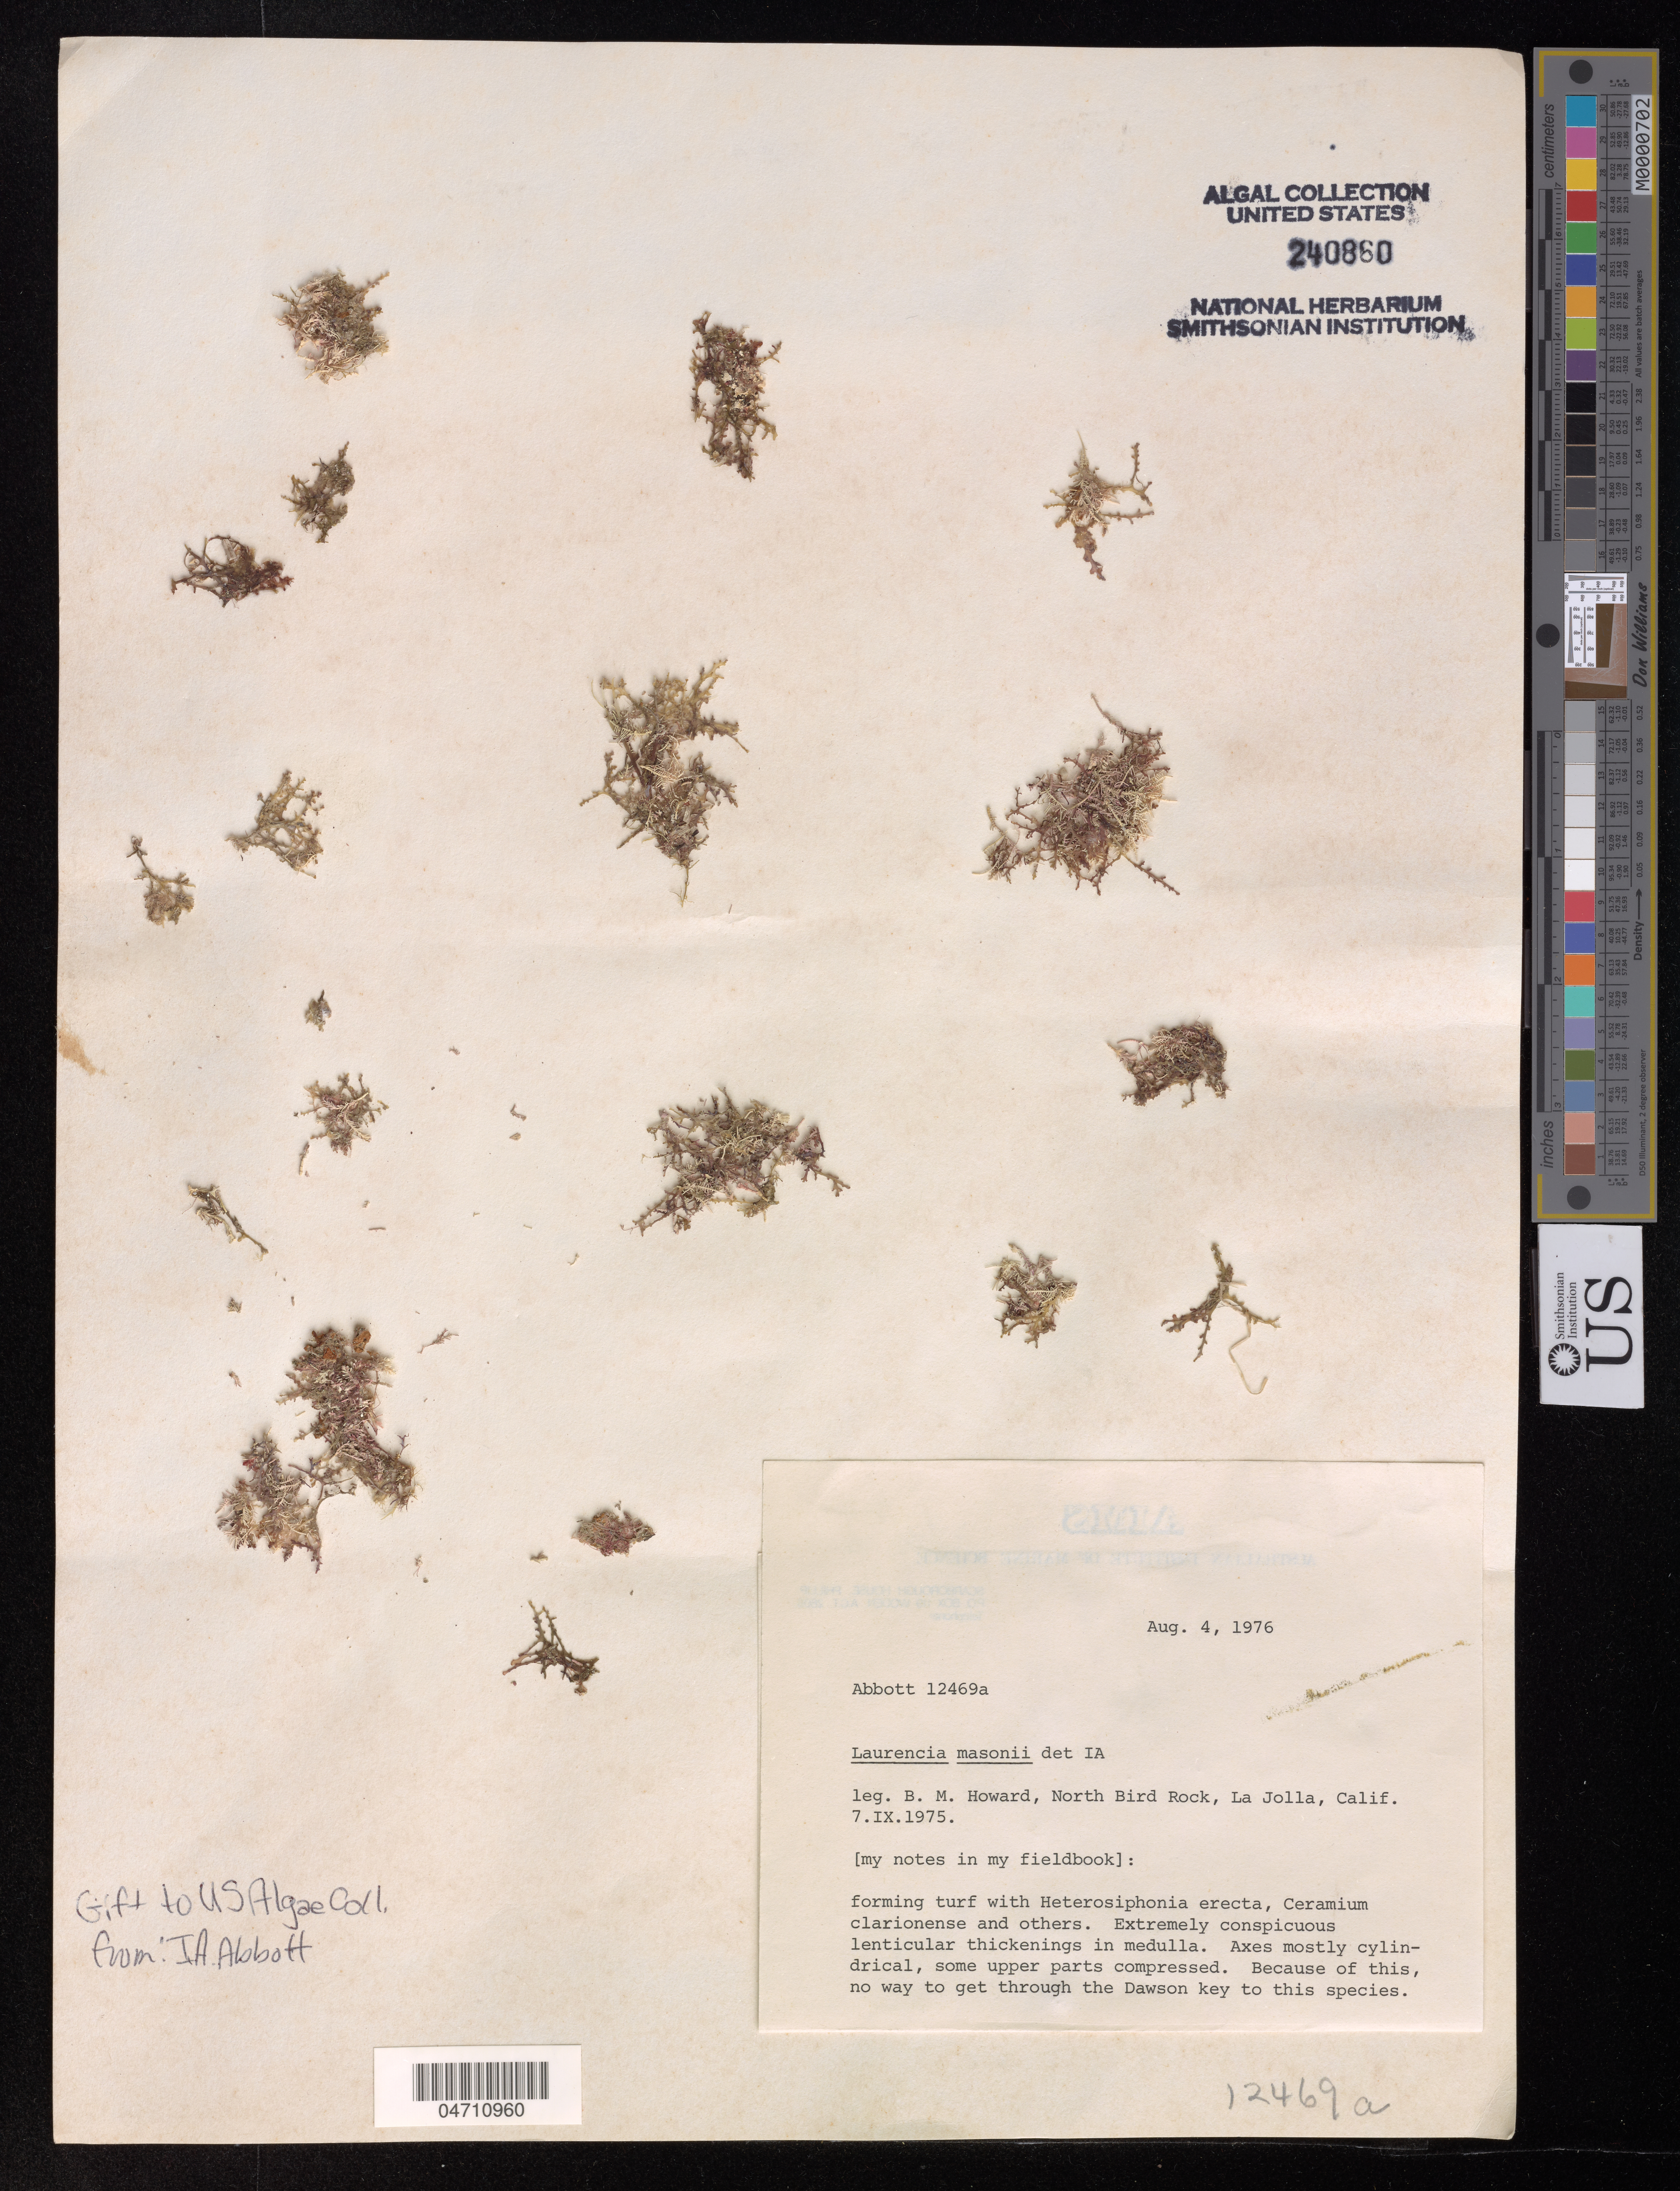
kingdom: Plantae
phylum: Rhodophyta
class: Florideophyceae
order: Ceramiales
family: Rhodomelaceae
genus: Laurencia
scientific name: Laurencia masonii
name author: Setch. & N.L. Gardner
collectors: B. Howard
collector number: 12469a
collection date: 1975-09-07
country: United States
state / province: California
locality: North Bird Rock, La Jolla.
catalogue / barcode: US 240860